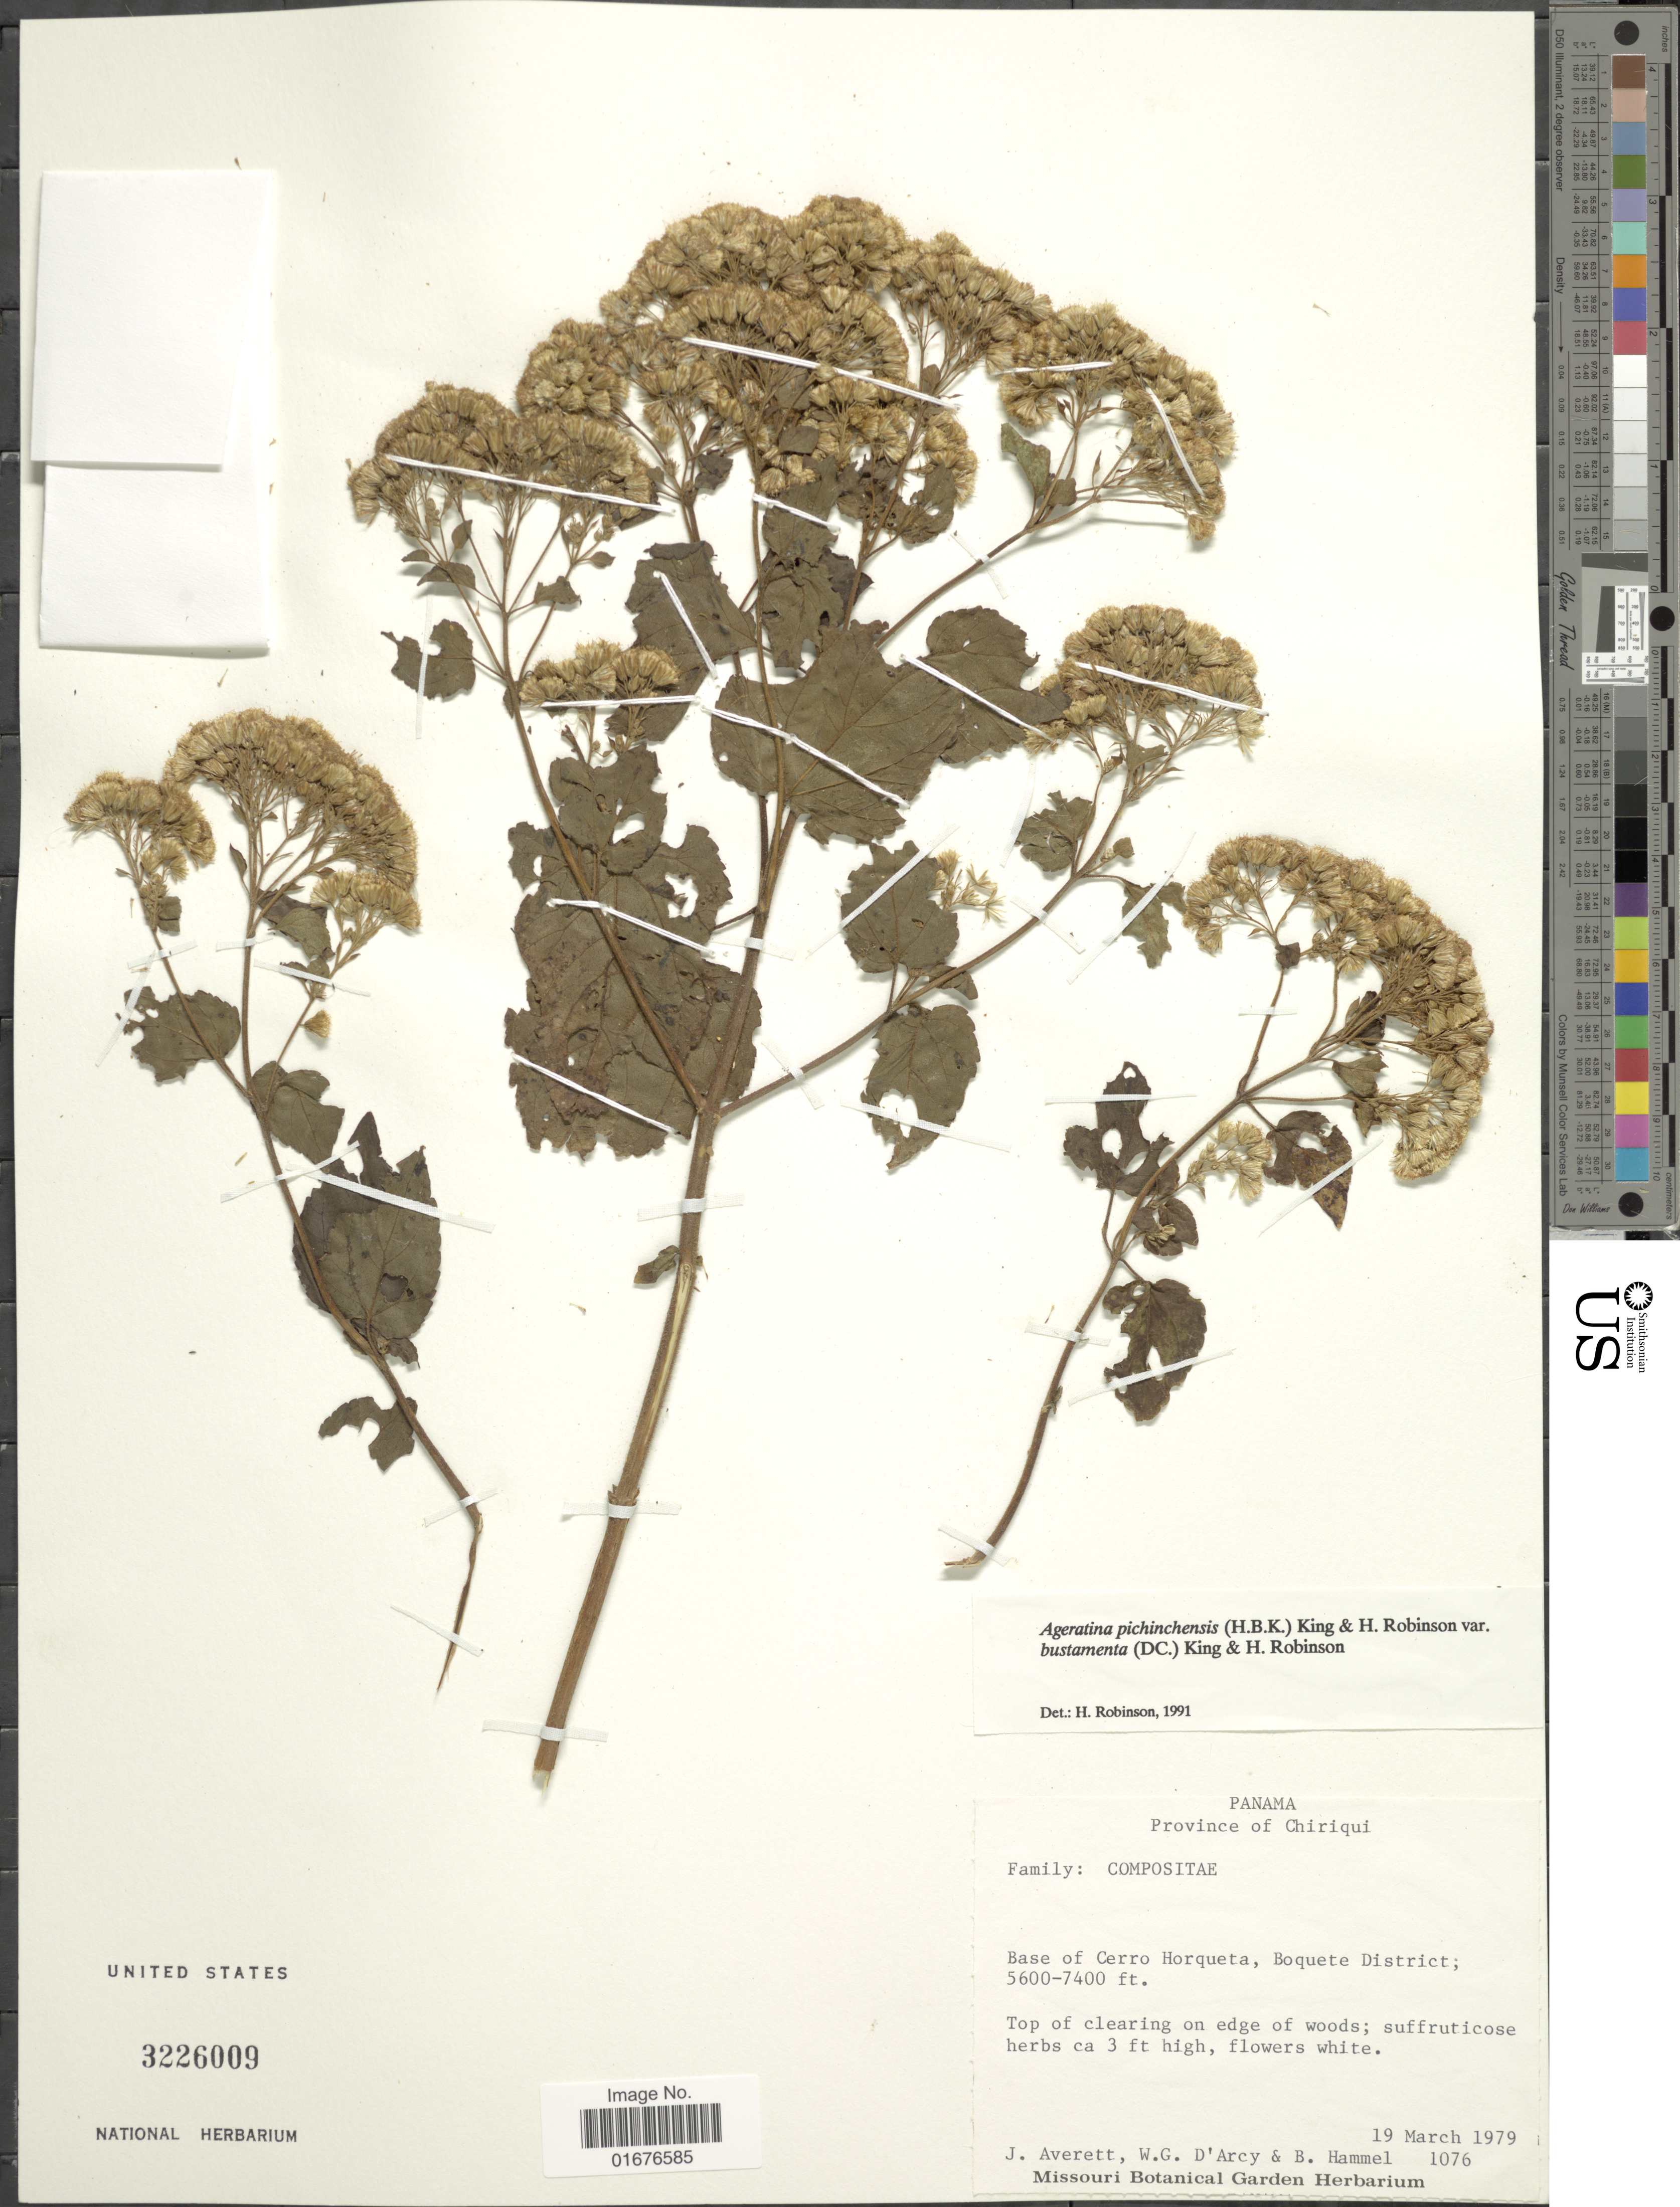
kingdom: Plantae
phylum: Tracheophyta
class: Magnoliopsida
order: Asterales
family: Asteraceae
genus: Ageratina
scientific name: Ageratina pichinchensis var. bustamenta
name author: (DC.) R.M. King & H. Rob.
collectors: J. Averett, W. G. D'Arcy & B. Hammel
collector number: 1076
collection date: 1979-03-19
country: Panama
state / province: Chiriqui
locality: Base of Cerro Horqueta, Boquete District, top of clearing on edge of woods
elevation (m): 1707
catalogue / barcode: US 3226009